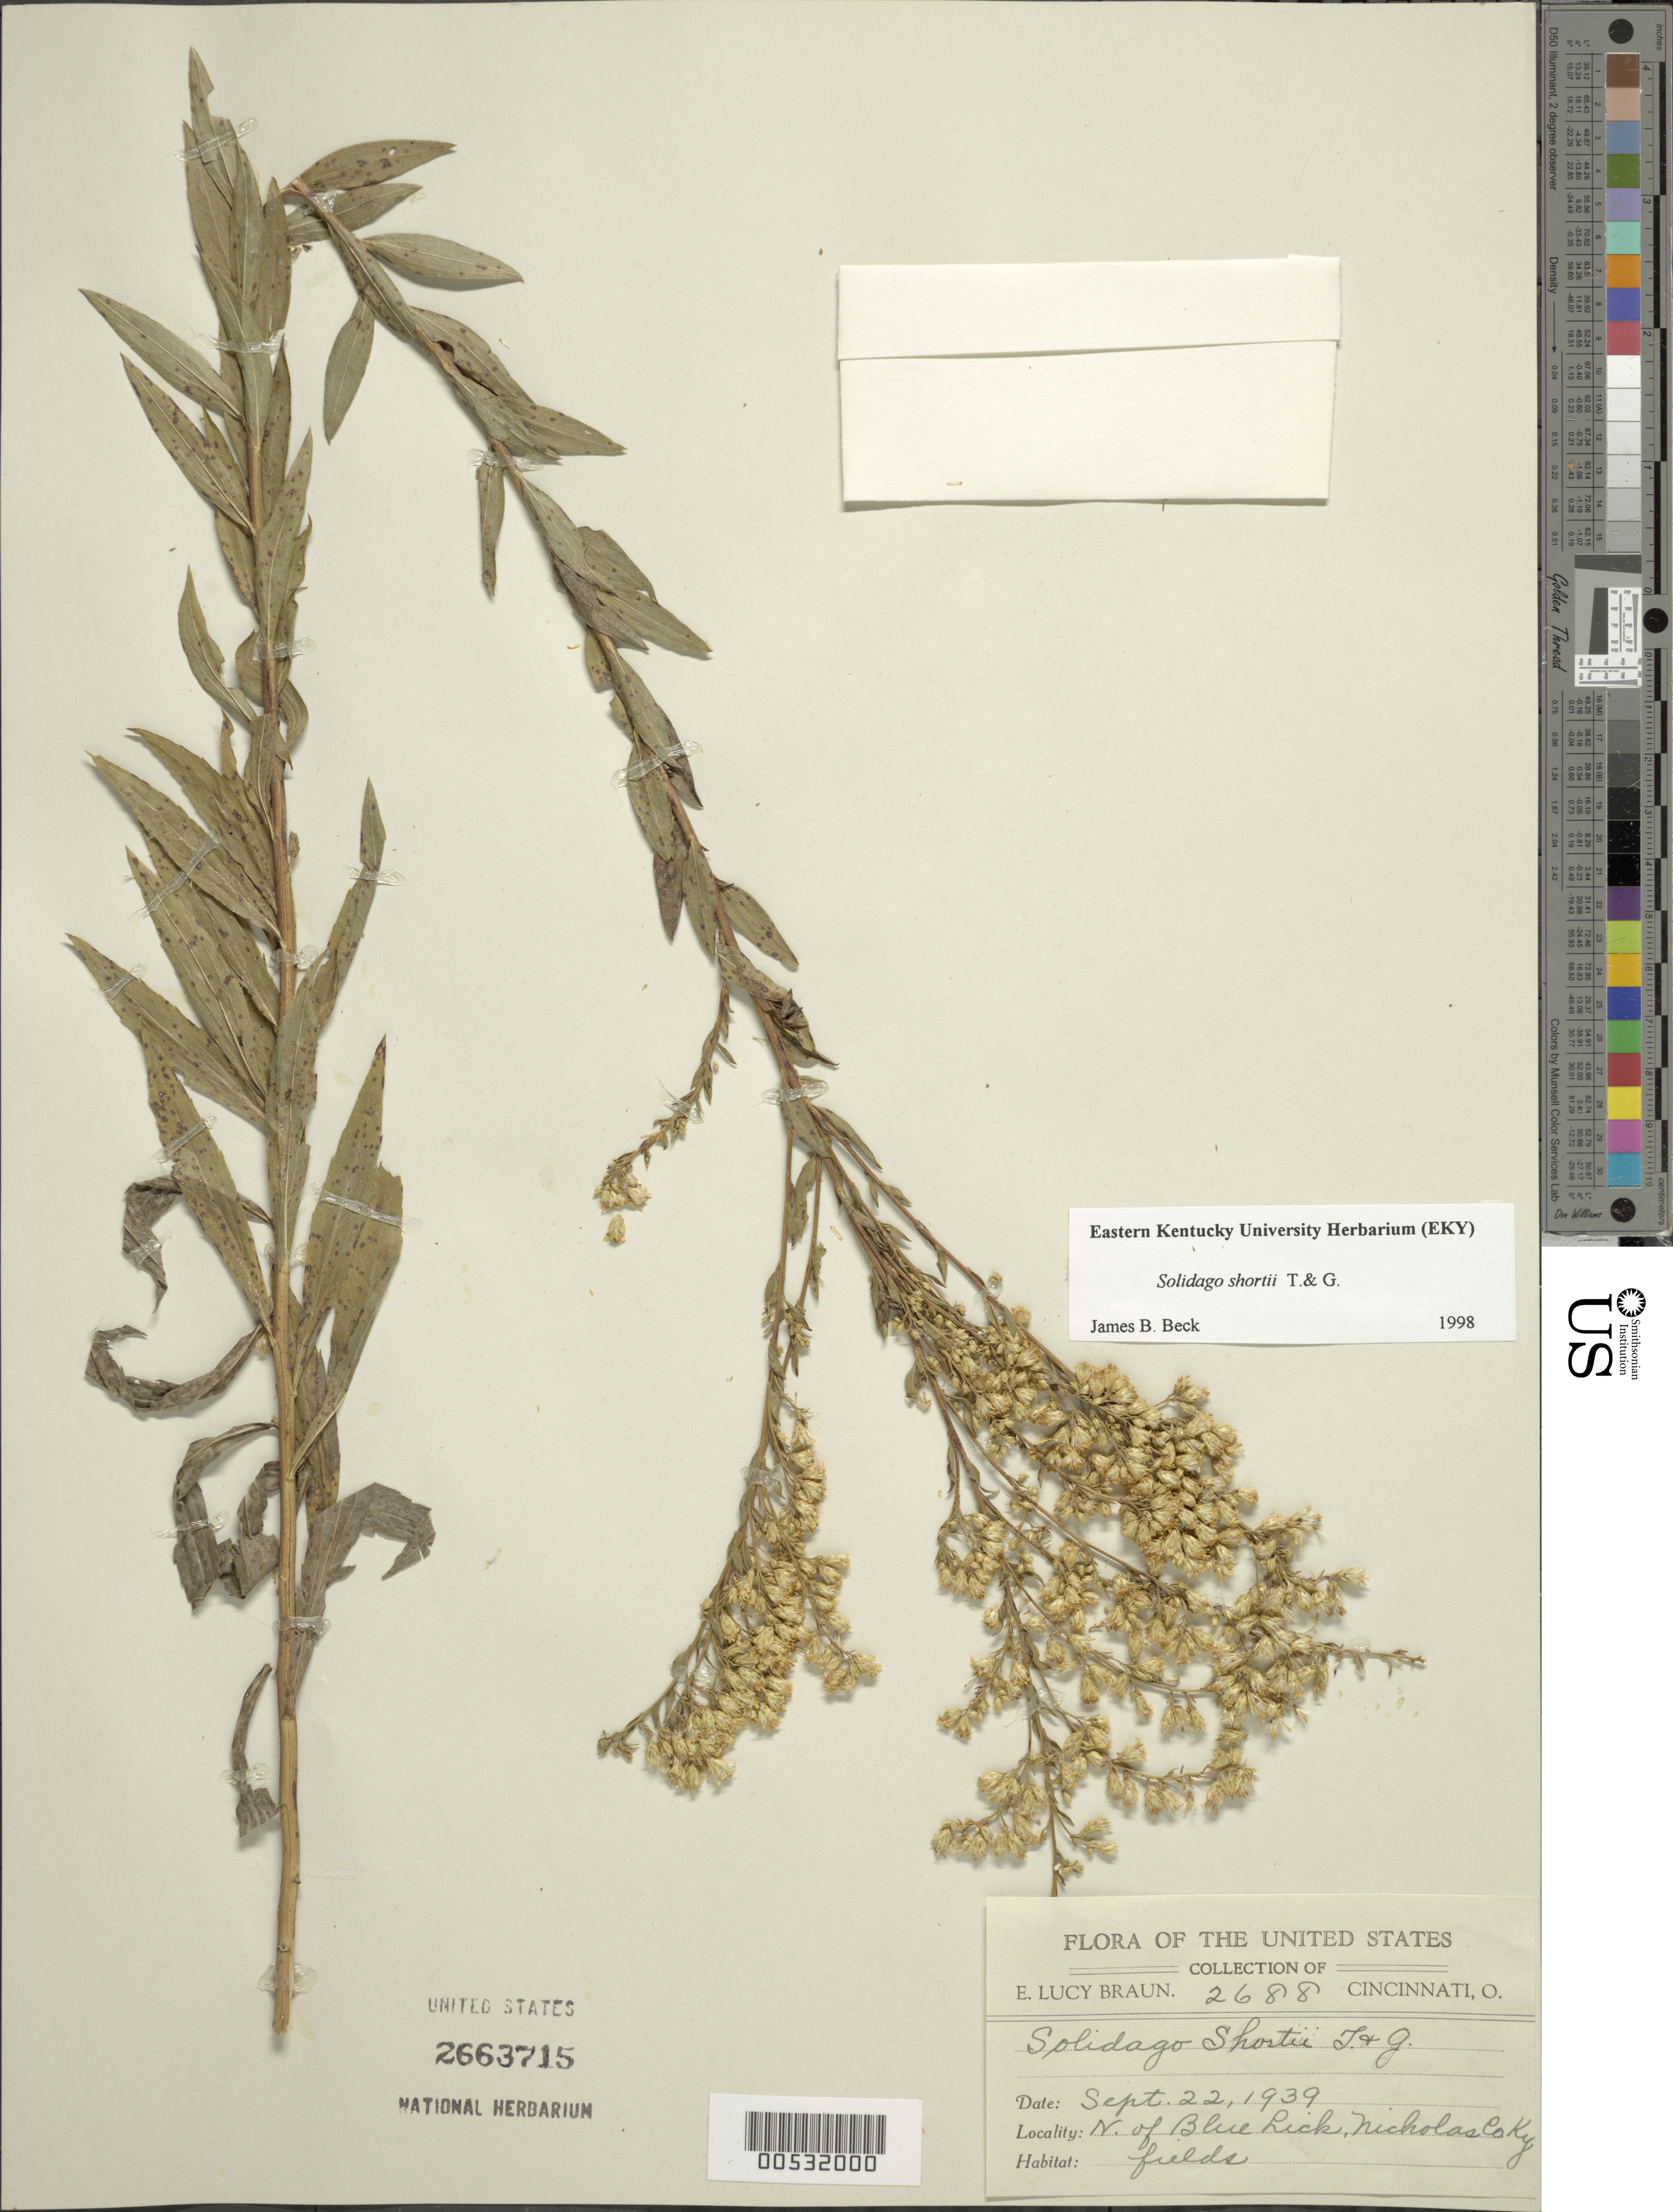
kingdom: Plantae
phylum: Tracheophyta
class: Magnoliopsida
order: Asterales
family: Asteraceae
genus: Solidago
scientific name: Solidago shortii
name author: Torr. & A. Gray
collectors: E. L. Braun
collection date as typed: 22 Sep 1939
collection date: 1939-09-22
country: United States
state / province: Kentucky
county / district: Nicholas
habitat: Fields.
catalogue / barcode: US 2663715